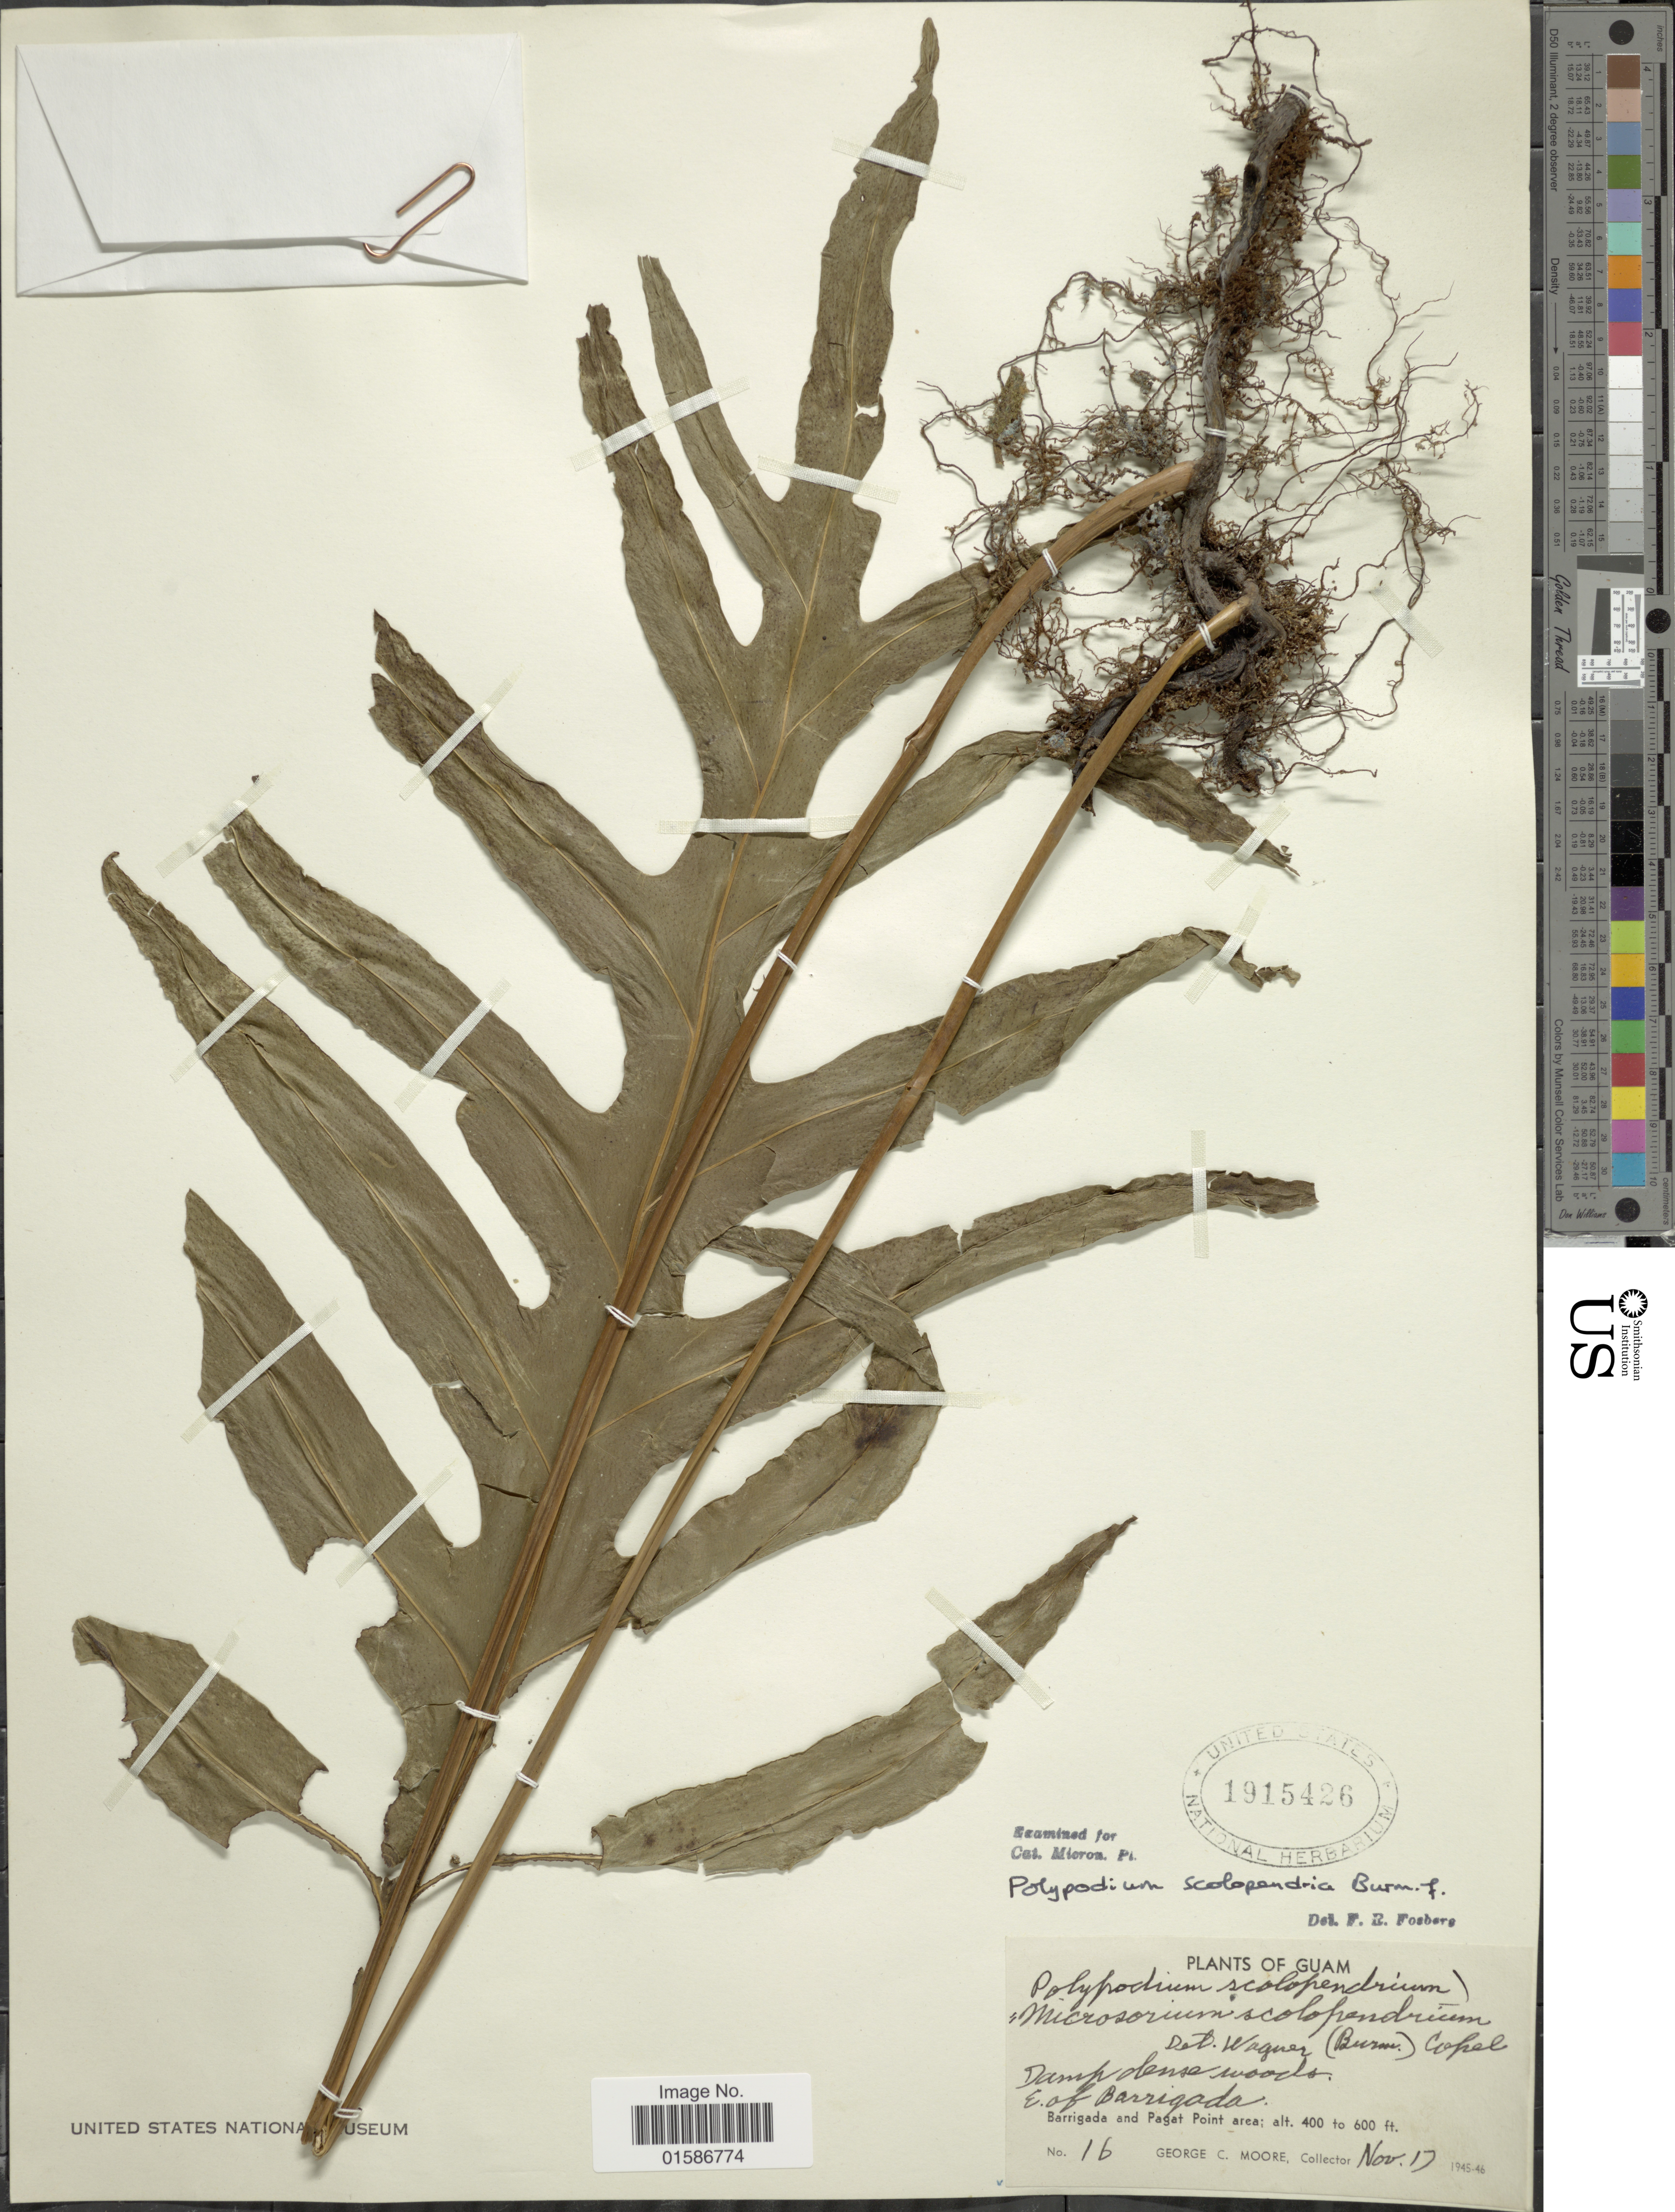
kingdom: Plantae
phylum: Tracheophyta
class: Polypodiopsida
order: Polypodiales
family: Polypodiaceae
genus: Microsorum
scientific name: Microsorum scolopendria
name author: (Burm. f.) Copel.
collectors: G. C. Moore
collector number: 16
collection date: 1945-11-17/1946-11-17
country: Guam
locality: E. of Barrigada, Barrigada and Pagat Point area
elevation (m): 122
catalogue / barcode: US 1915426